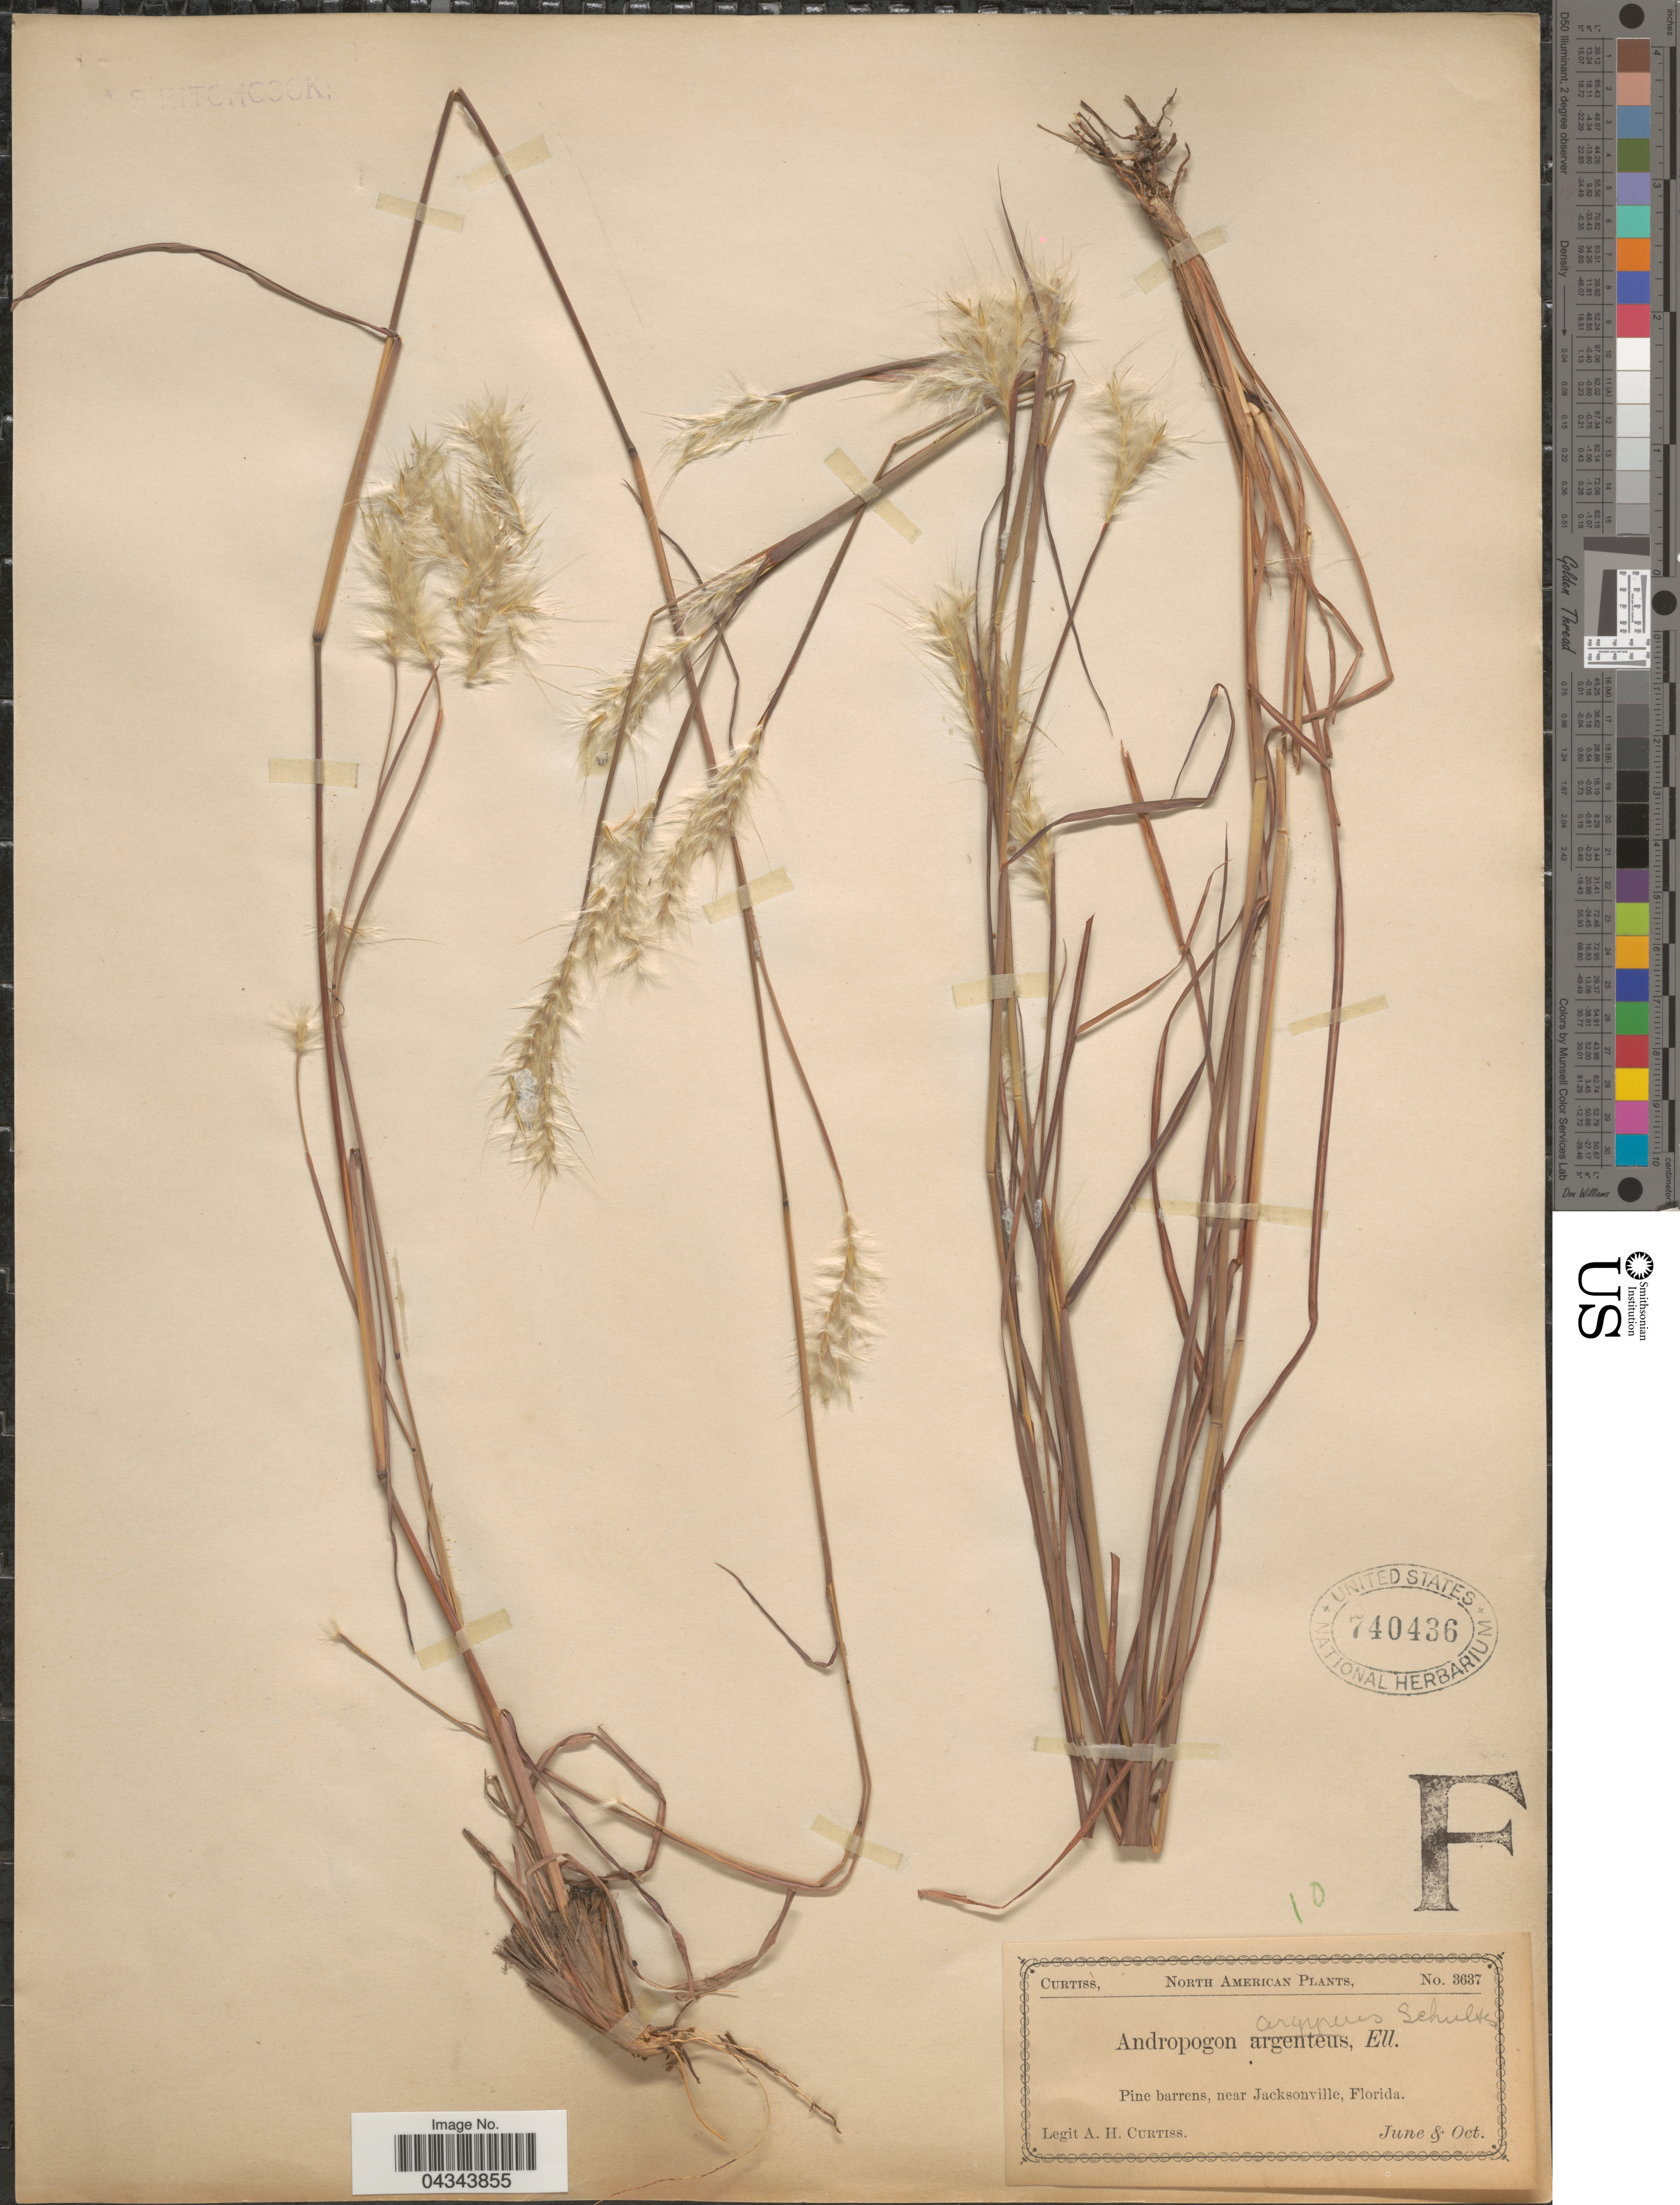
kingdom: Plantae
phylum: Tracheophyta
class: Liliopsida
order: Poales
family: Poaceae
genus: Andropogon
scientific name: Andropogon ternarius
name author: Michx.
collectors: A. H. Curtiss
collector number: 3637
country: United States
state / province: Florida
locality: Pine barrens, near Jacksonville.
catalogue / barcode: US 740436